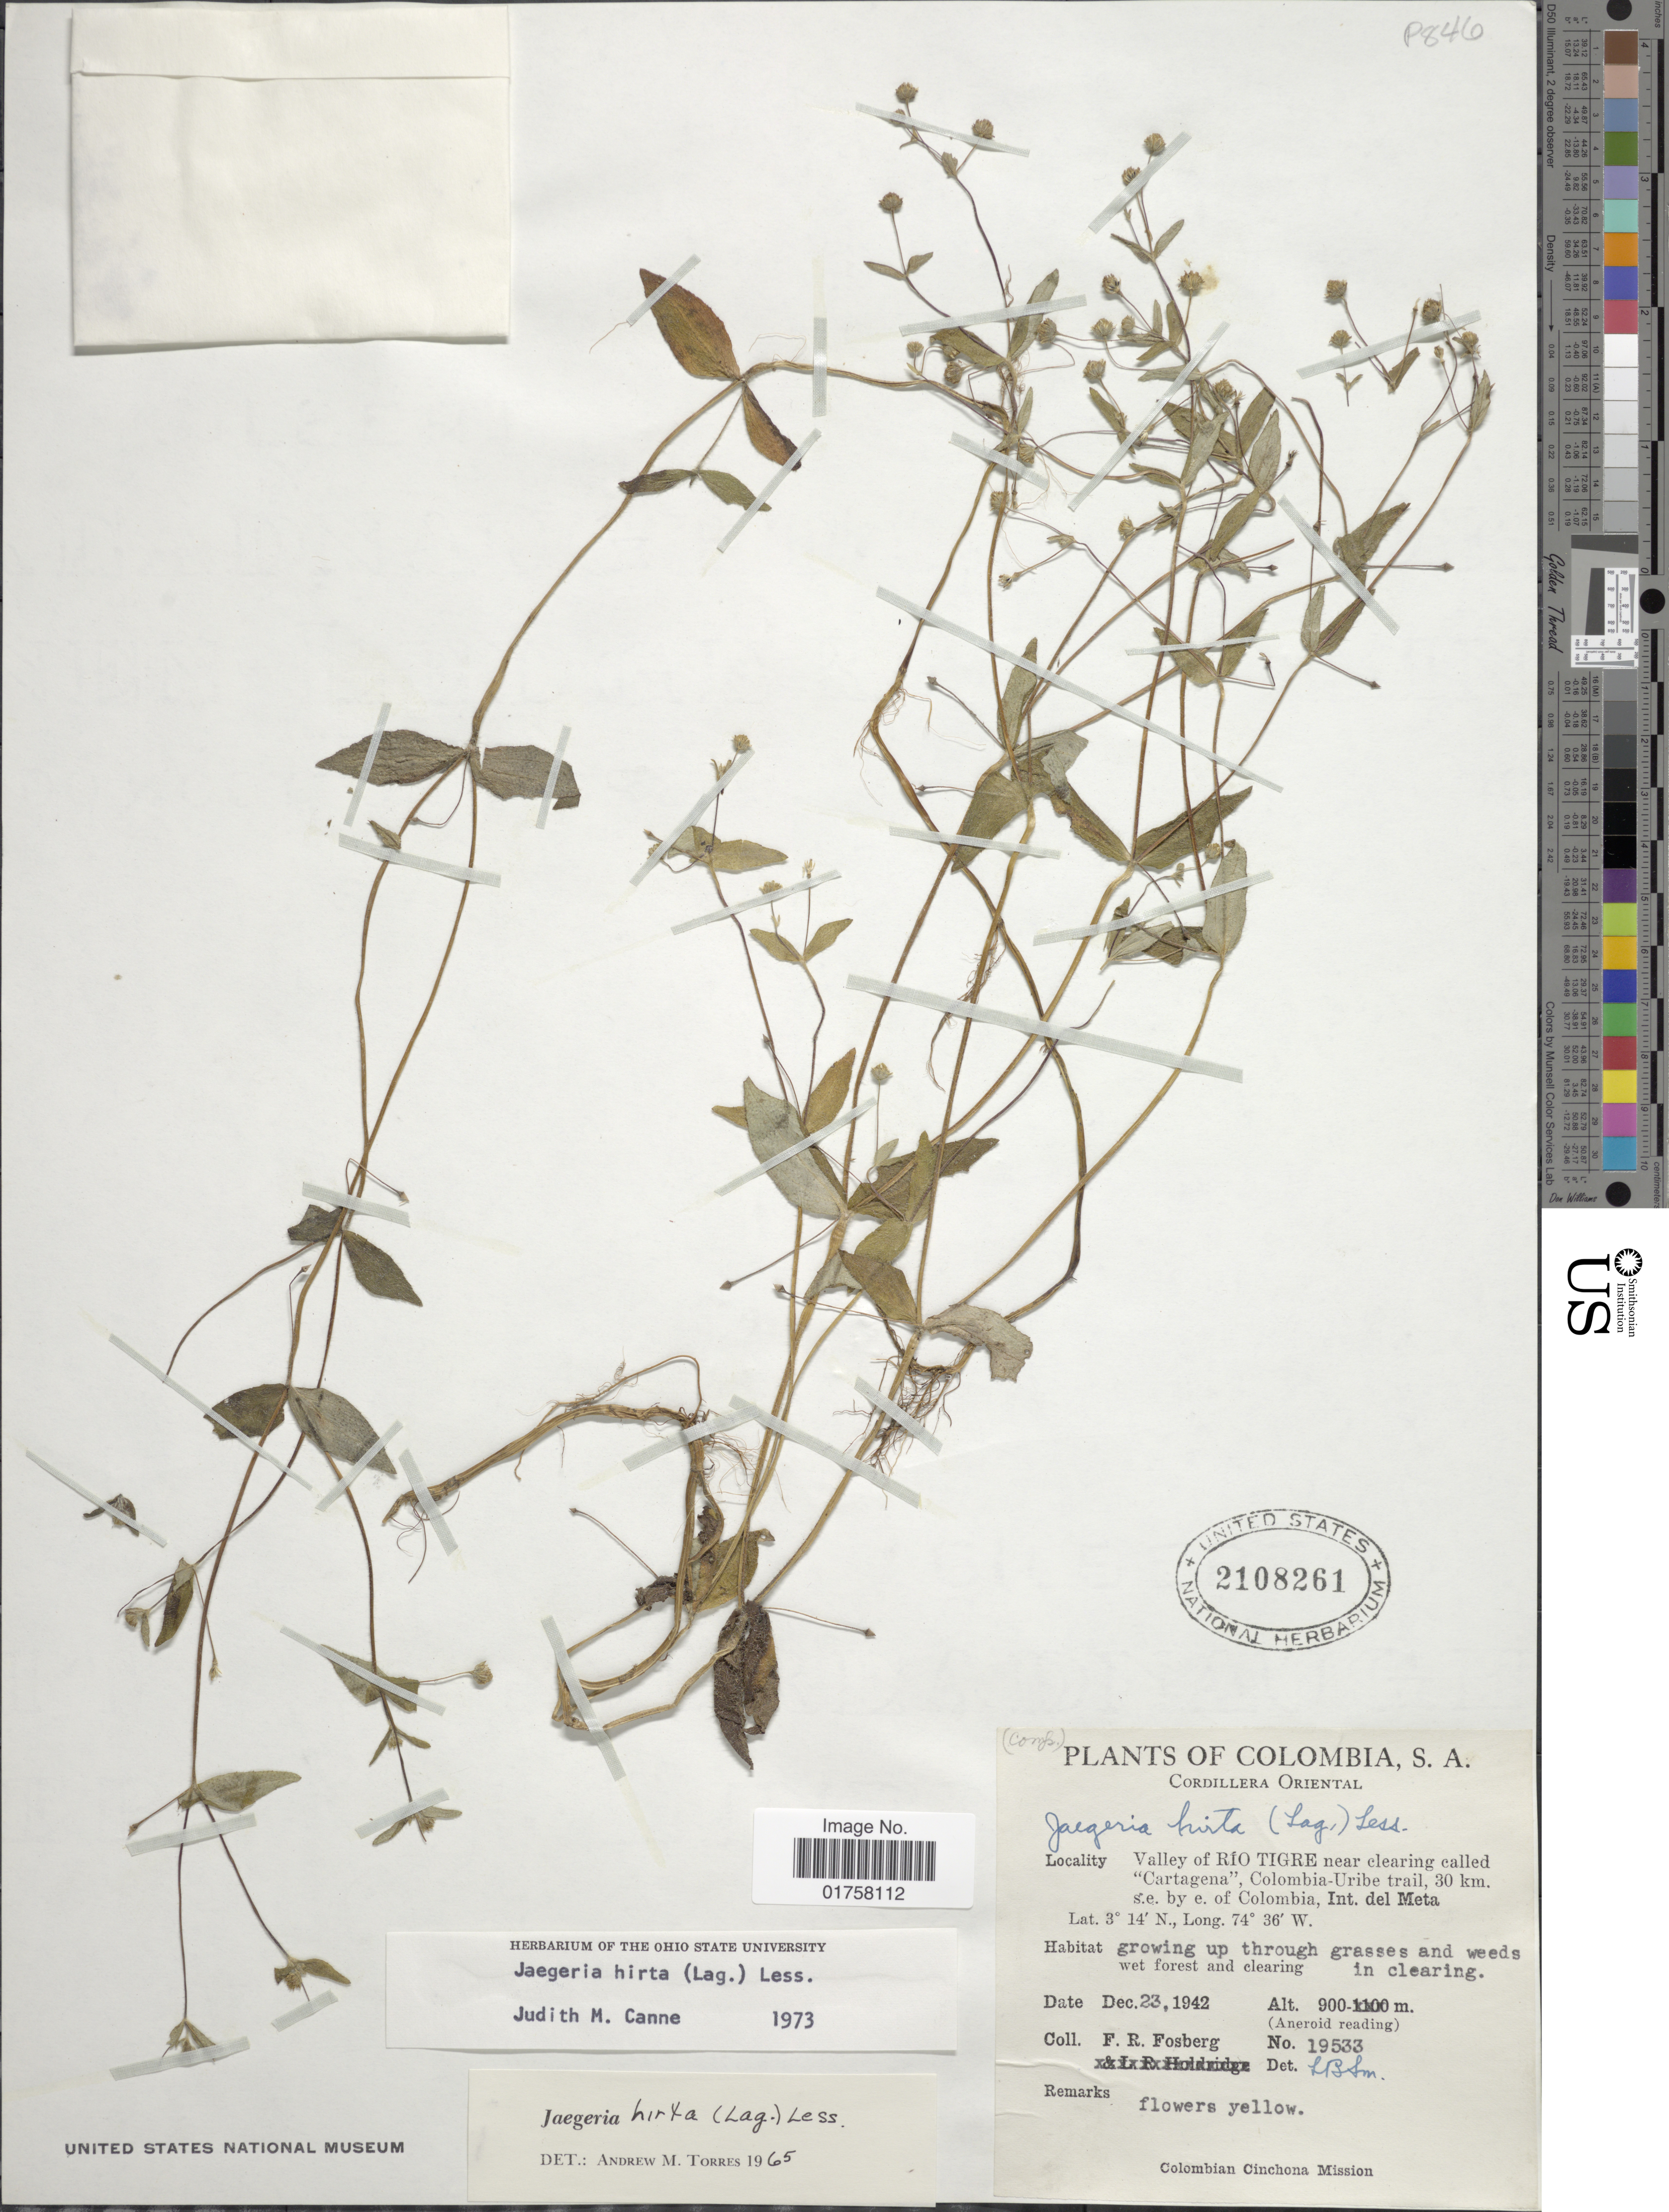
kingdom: Plantae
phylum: Tracheophyta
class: Magnoliopsida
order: Asterales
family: Asteraceae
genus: Jaegeria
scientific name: Jaegeria hirta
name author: (Lag.) Less.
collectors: F. R. Fosberg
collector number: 19533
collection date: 1942-12-23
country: Colombia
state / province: Meta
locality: Cordillera Oriental, Valley of Río Tigre near clearing called "Cartagena", Colombia-Uribe trail, 30 km. s.e. by e. of Colombia, Int. del Meta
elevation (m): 900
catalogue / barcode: US 2108261